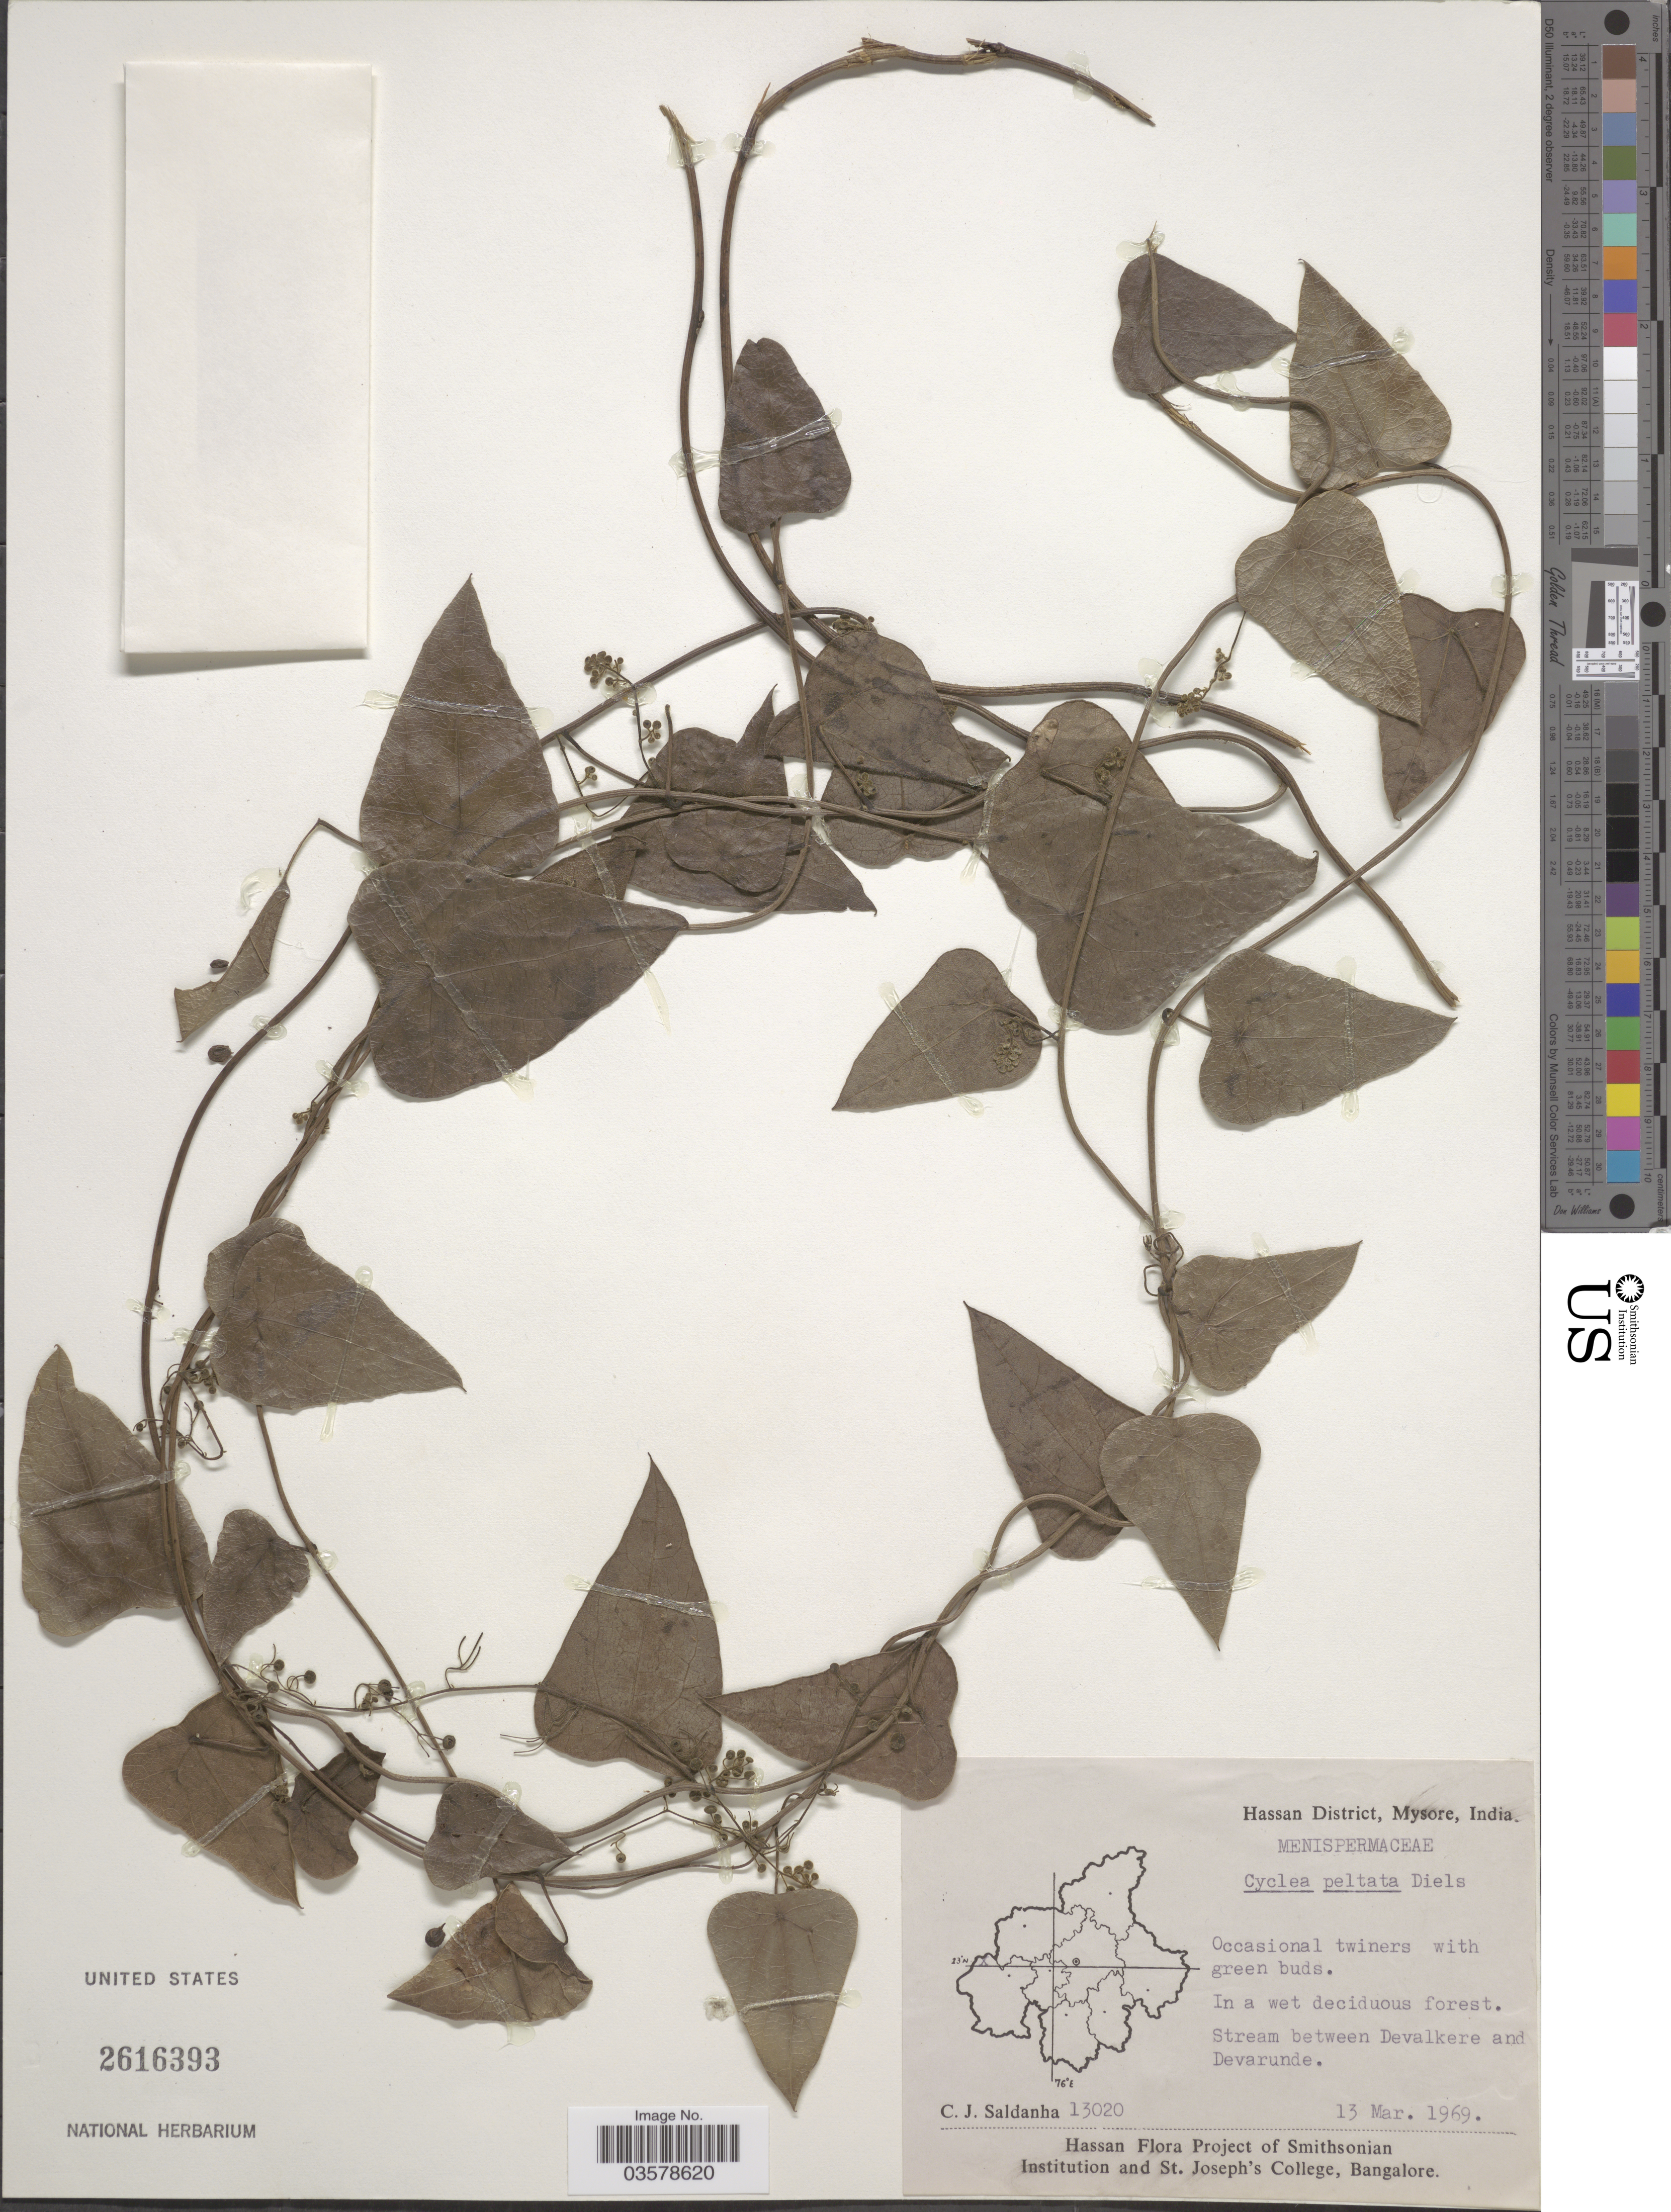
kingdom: Plantae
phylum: Tracheophyta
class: Magnoliopsida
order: Ranunculales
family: Menispermaceae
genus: Cyclea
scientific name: Cyclea peltata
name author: (Lam.) Hook. f. & Thomson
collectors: C. J. Saldanha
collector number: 13020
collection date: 1969-03-13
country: India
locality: Hassan District, Mysore. Stream between Devalkere and Devarunde.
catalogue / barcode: US 2616393